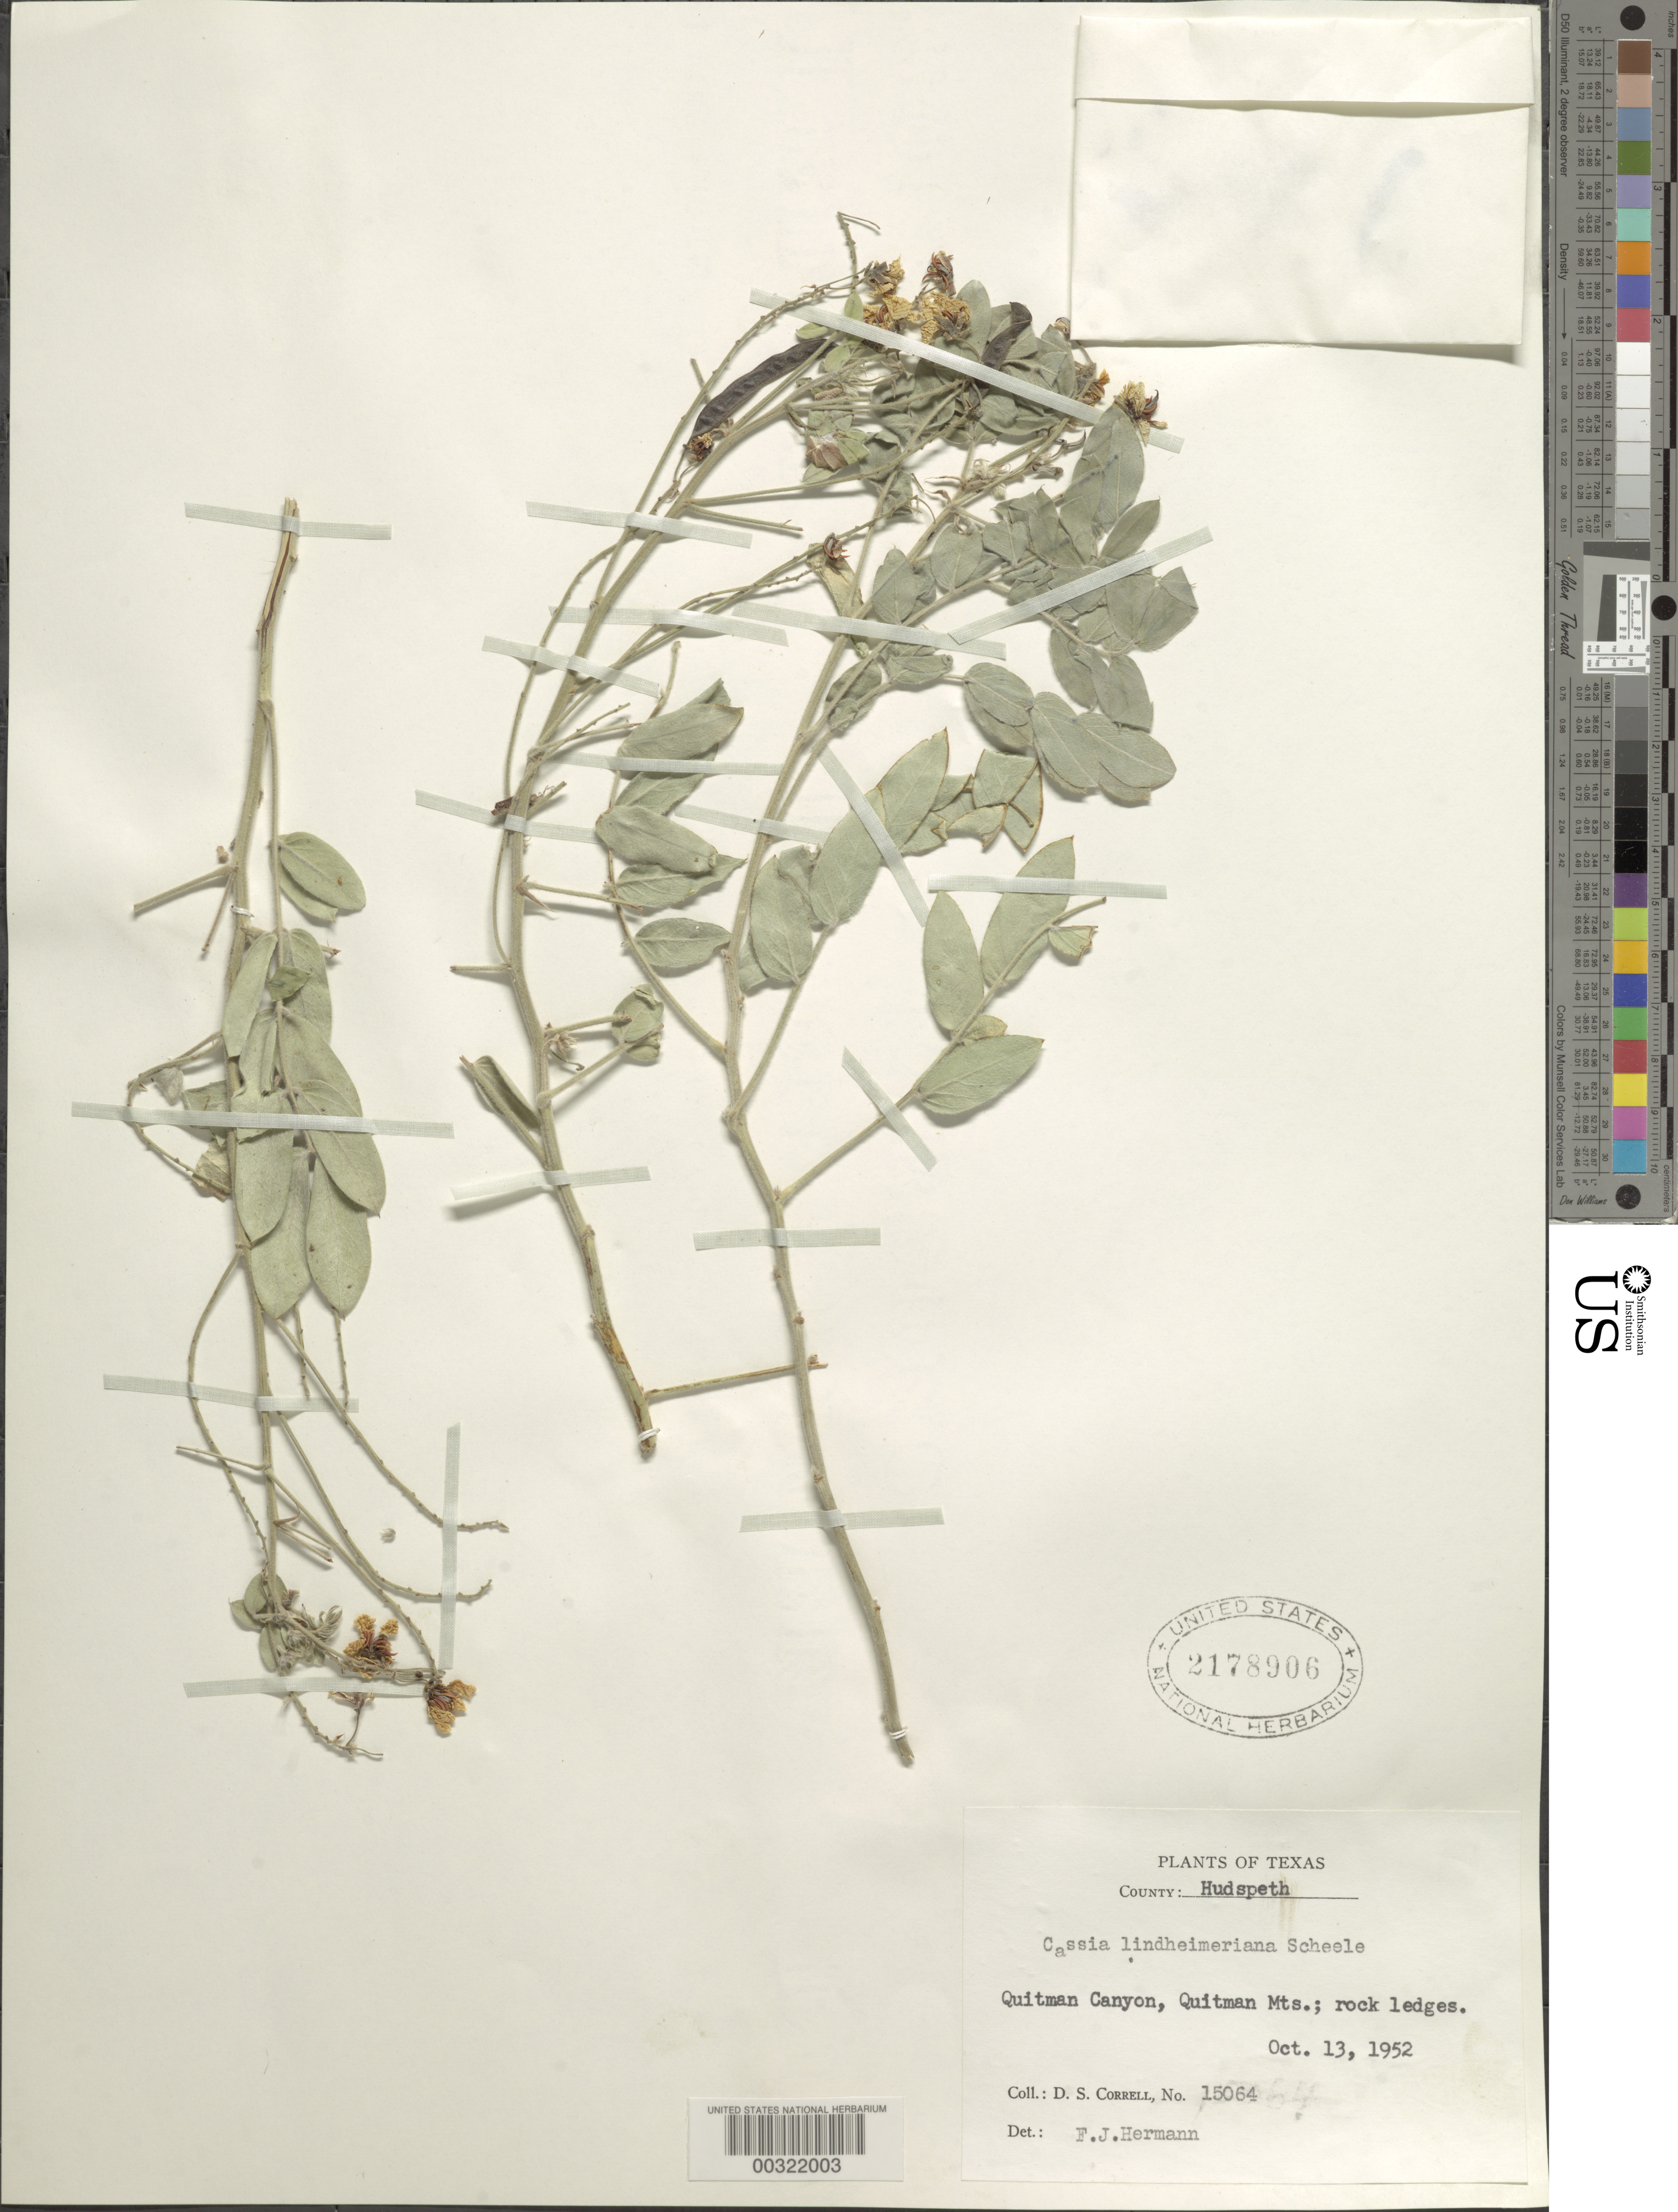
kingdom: Plantae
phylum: Tracheophyta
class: Magnoliopsida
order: Fabales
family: Fabaceae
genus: Senna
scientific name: Senna lindheimeriana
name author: (Scheele) H.S. Irwin & Barneby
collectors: D. S. Correll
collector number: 15064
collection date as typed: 13 Oct 1952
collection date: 1952-10-13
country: United States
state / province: Texas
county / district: Hudspeth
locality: Quitman canyon, quitman mts.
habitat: Rock ledges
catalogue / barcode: US 2178906